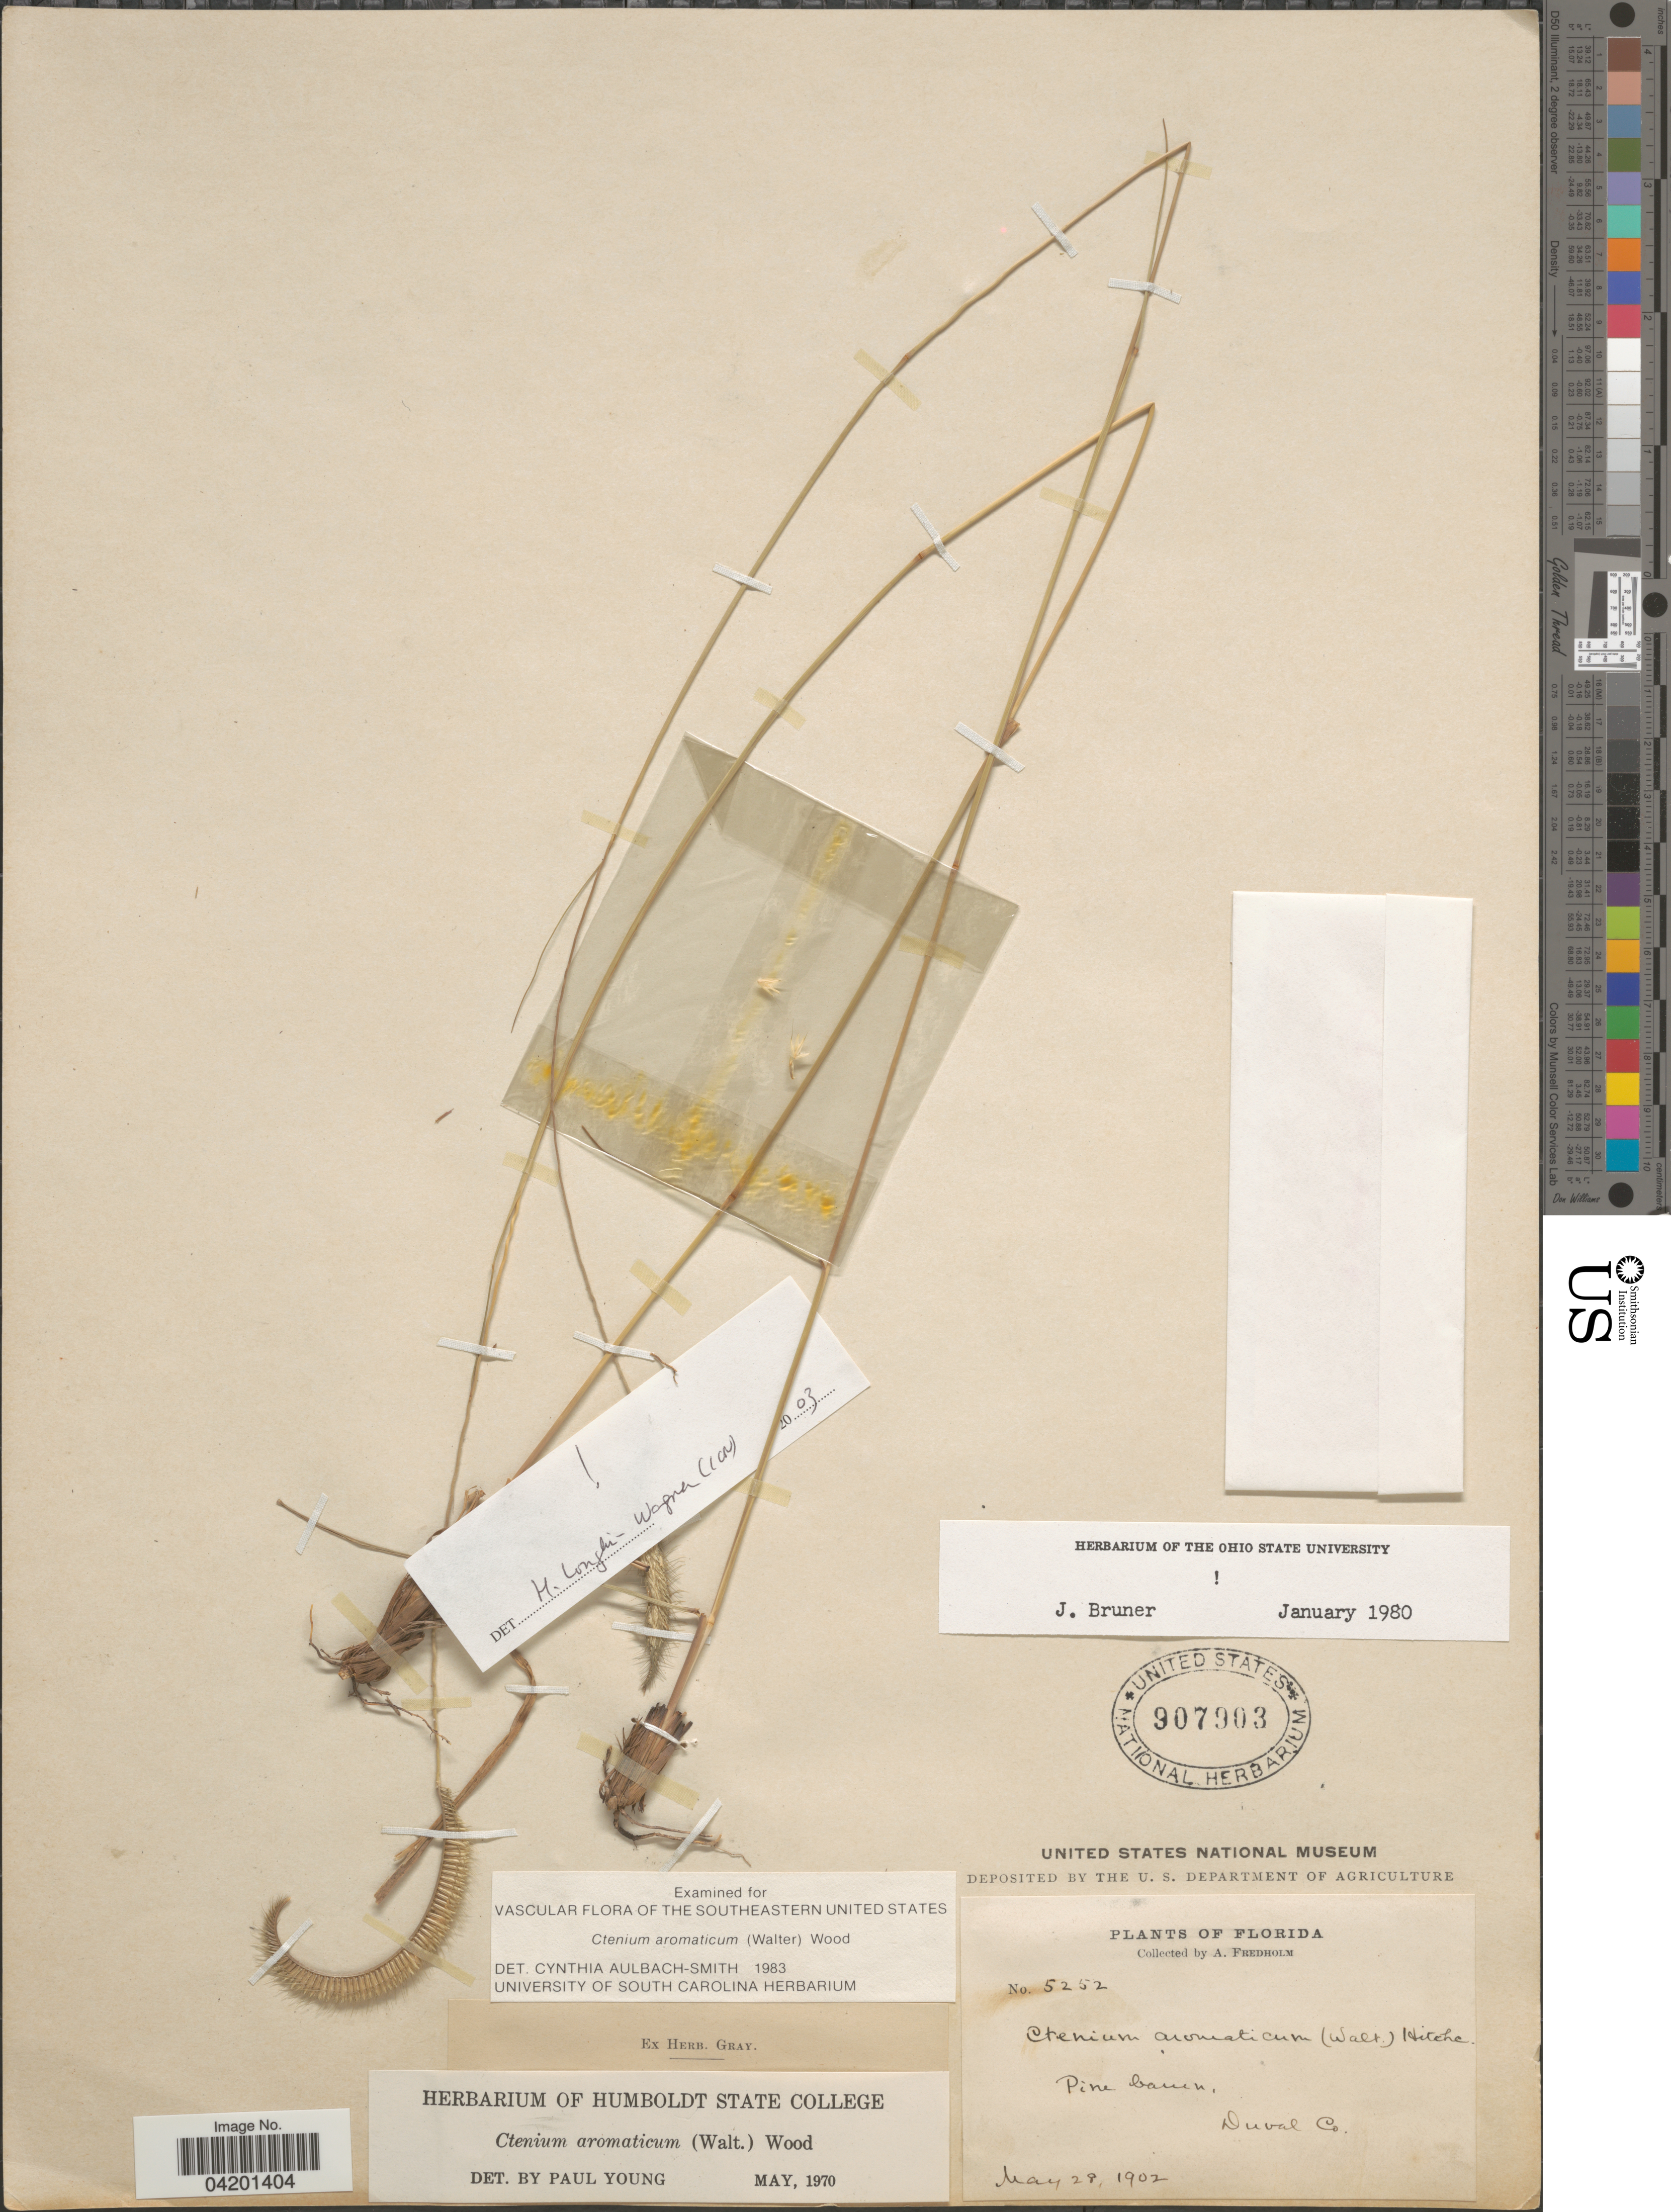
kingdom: Plantae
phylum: Tracheophyta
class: Liliopsida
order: Poales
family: Poaceae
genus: Ctenium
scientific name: Ctenium aromaticum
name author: (Walter) Alph. Wood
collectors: A. Fredholm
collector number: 5252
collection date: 1902-05-28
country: United States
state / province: Florida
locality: Pine barren, Duval Co.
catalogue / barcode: US 907903